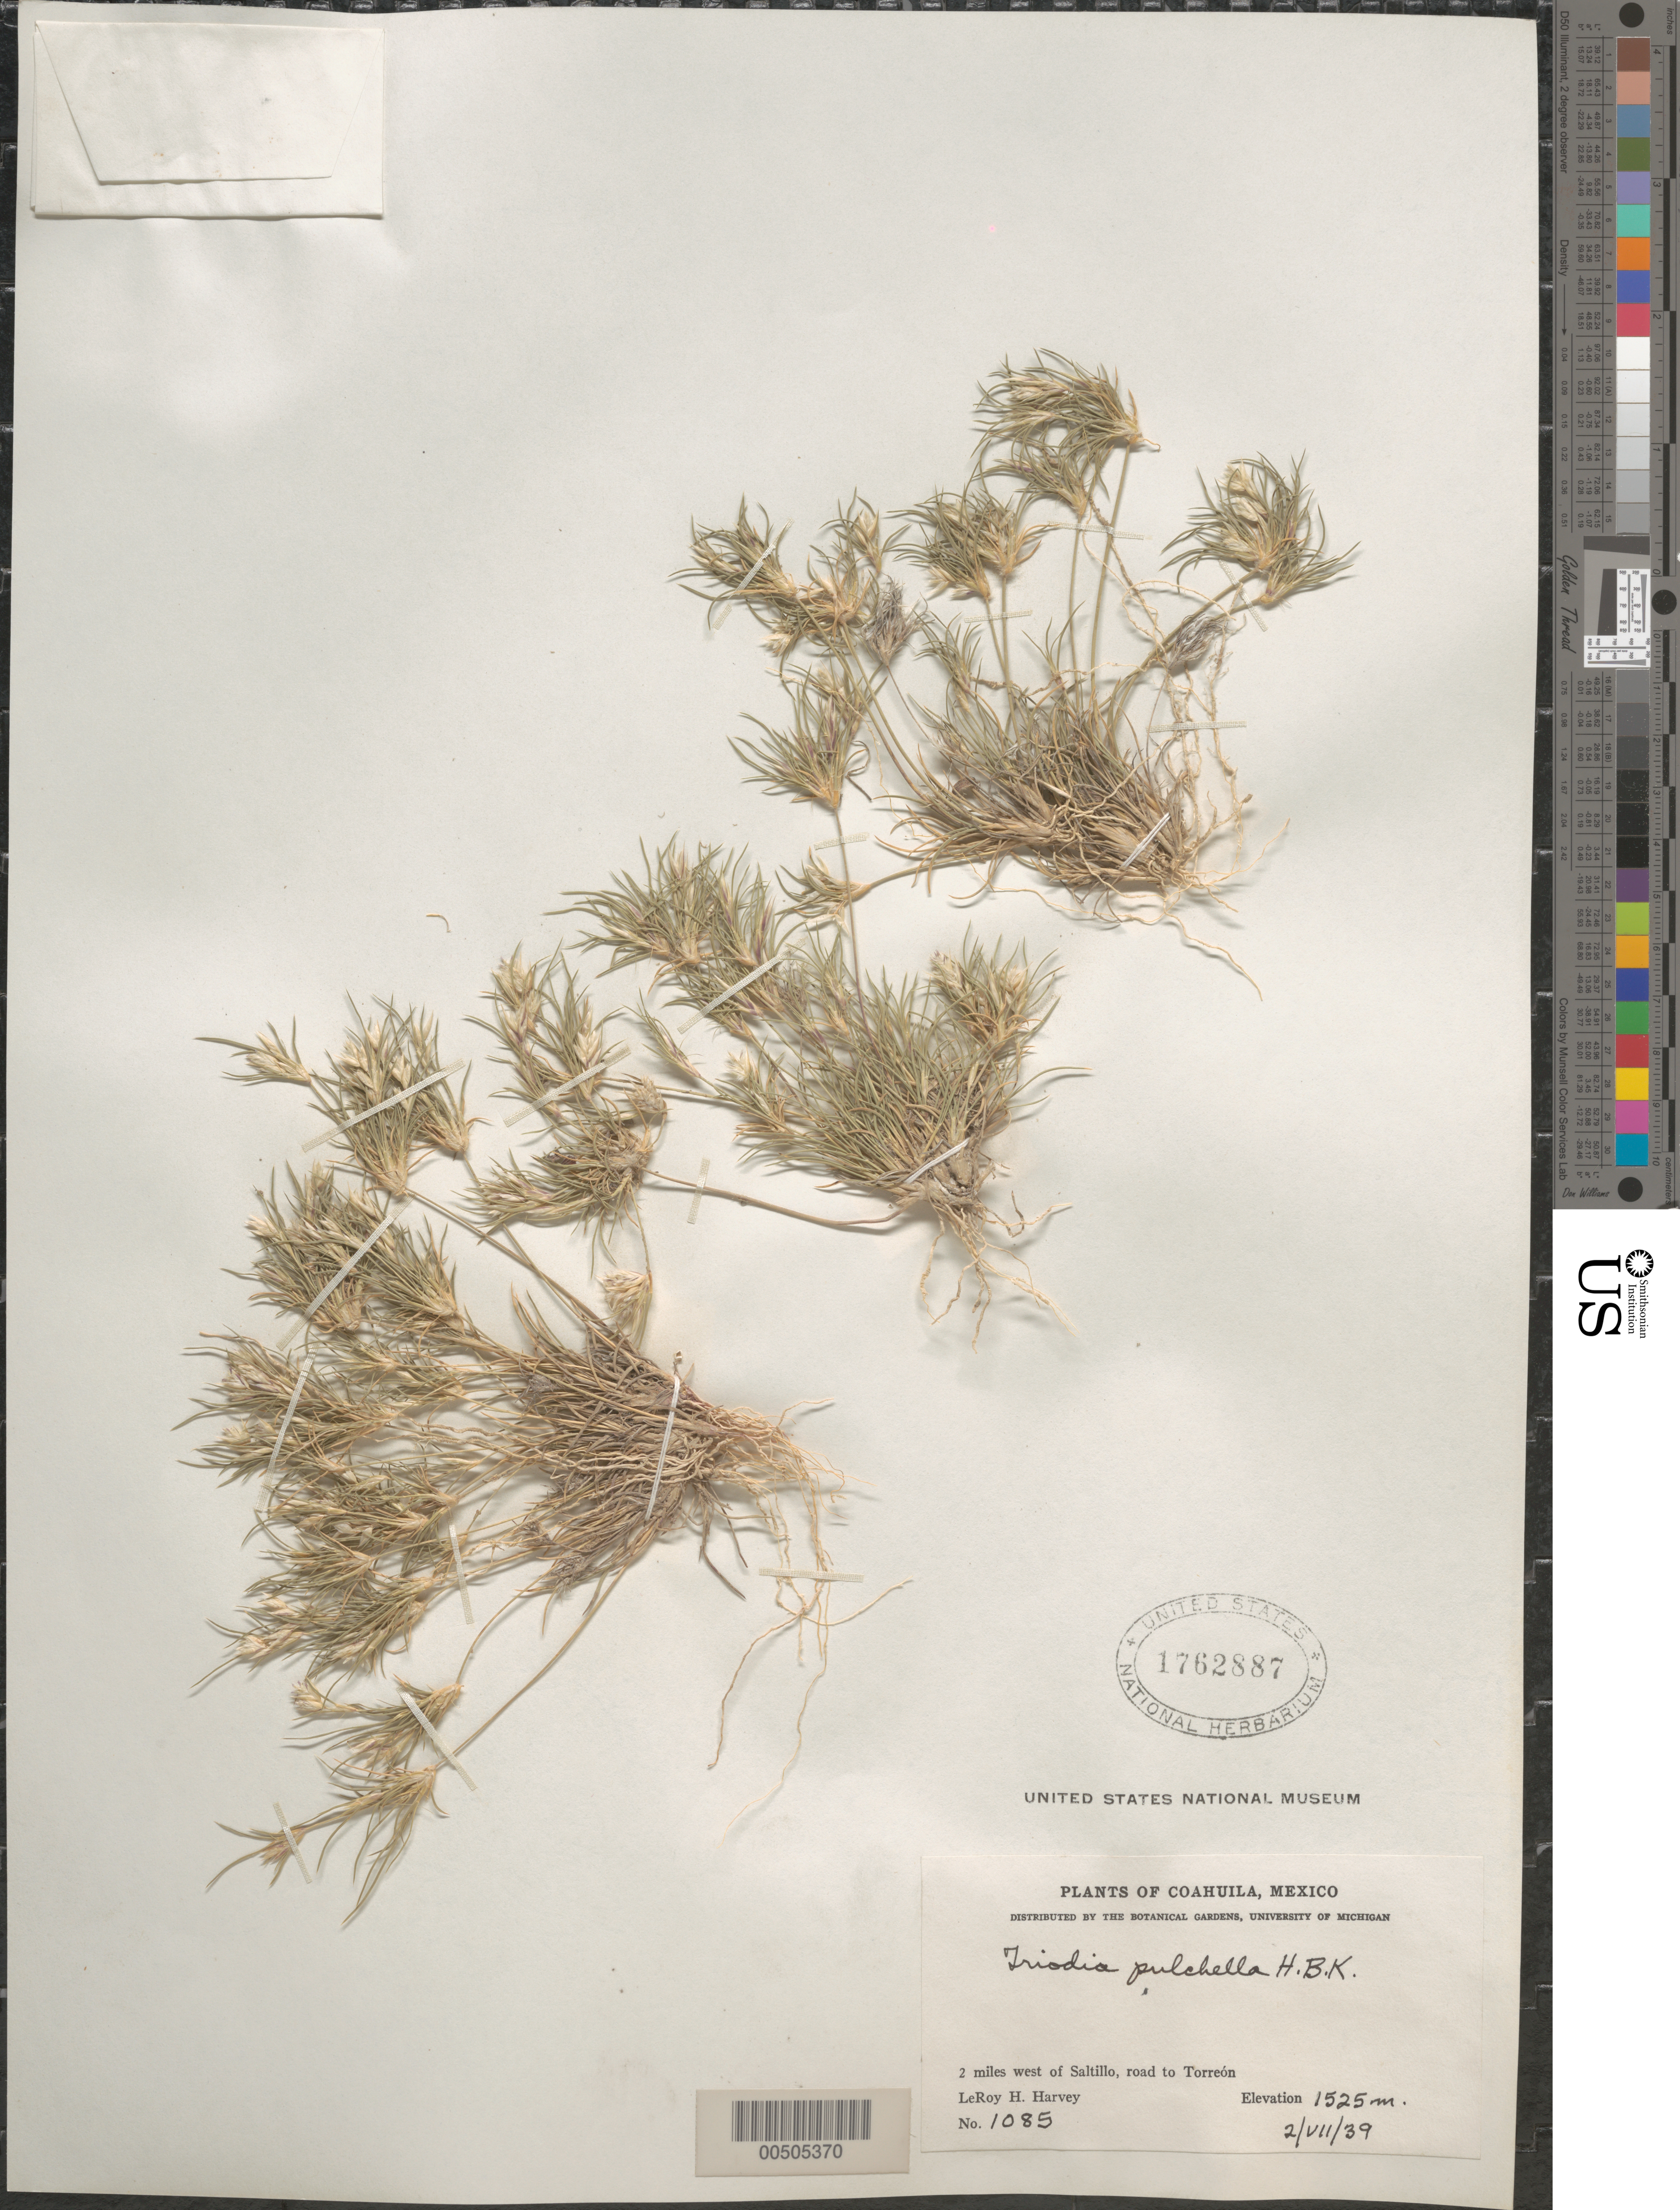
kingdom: Plantae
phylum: Tracheophyta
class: Liliopsida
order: Poales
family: Poaceae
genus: Erioneuron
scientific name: Erioneuron pulchellum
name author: (Kunth) Tateoka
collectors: L. H. Harvey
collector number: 1085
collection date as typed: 2 Jul 1939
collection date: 1939-07-02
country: Mexico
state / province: Coahuila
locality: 2 mi W of Saltillo, rd to Torreón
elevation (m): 1525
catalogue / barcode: US 1762887